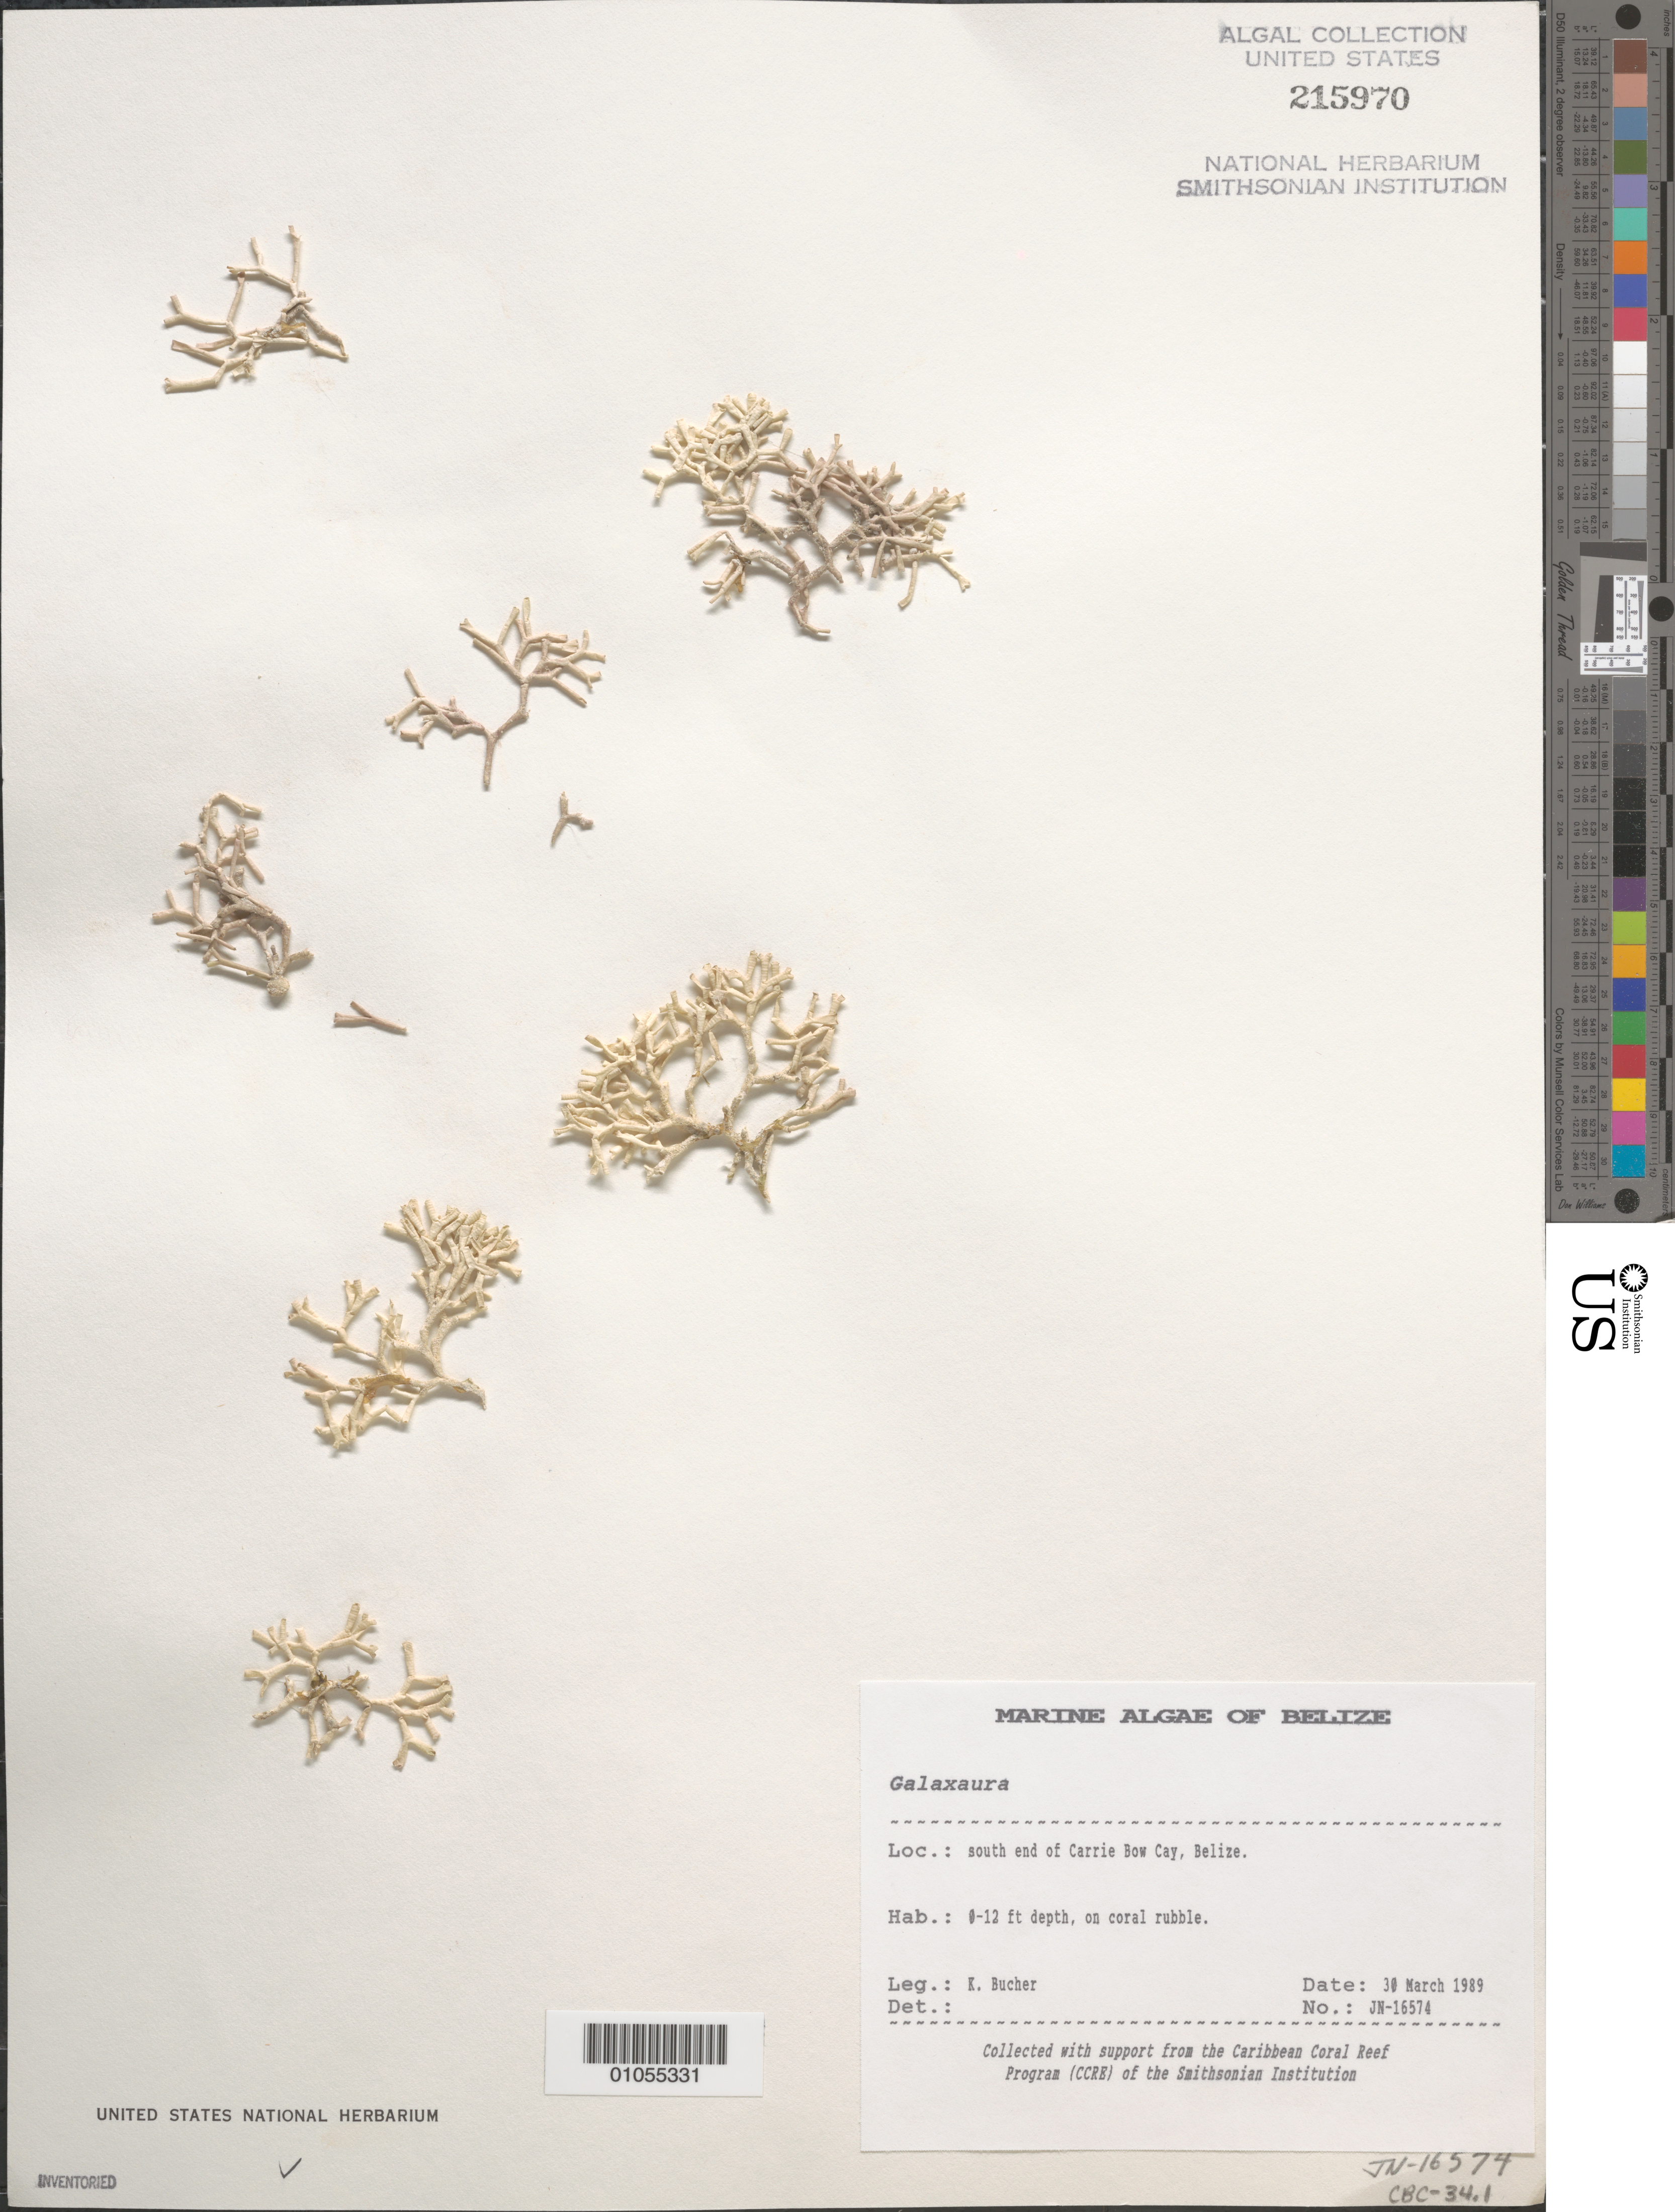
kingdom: Plantae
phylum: Rhodophyta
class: Florideophyceae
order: Nemaliales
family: Galaxauraceae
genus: Galaxaura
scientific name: Galaxaura sp.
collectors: K. E. Bucher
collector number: JN-16574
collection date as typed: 30 Mar 1989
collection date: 1989-03-30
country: Belize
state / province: Stann Creek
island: Carrie Bow Cay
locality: South end of Carrie Bow Cay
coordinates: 16 48'N, 88 05'W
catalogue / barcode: US 215970